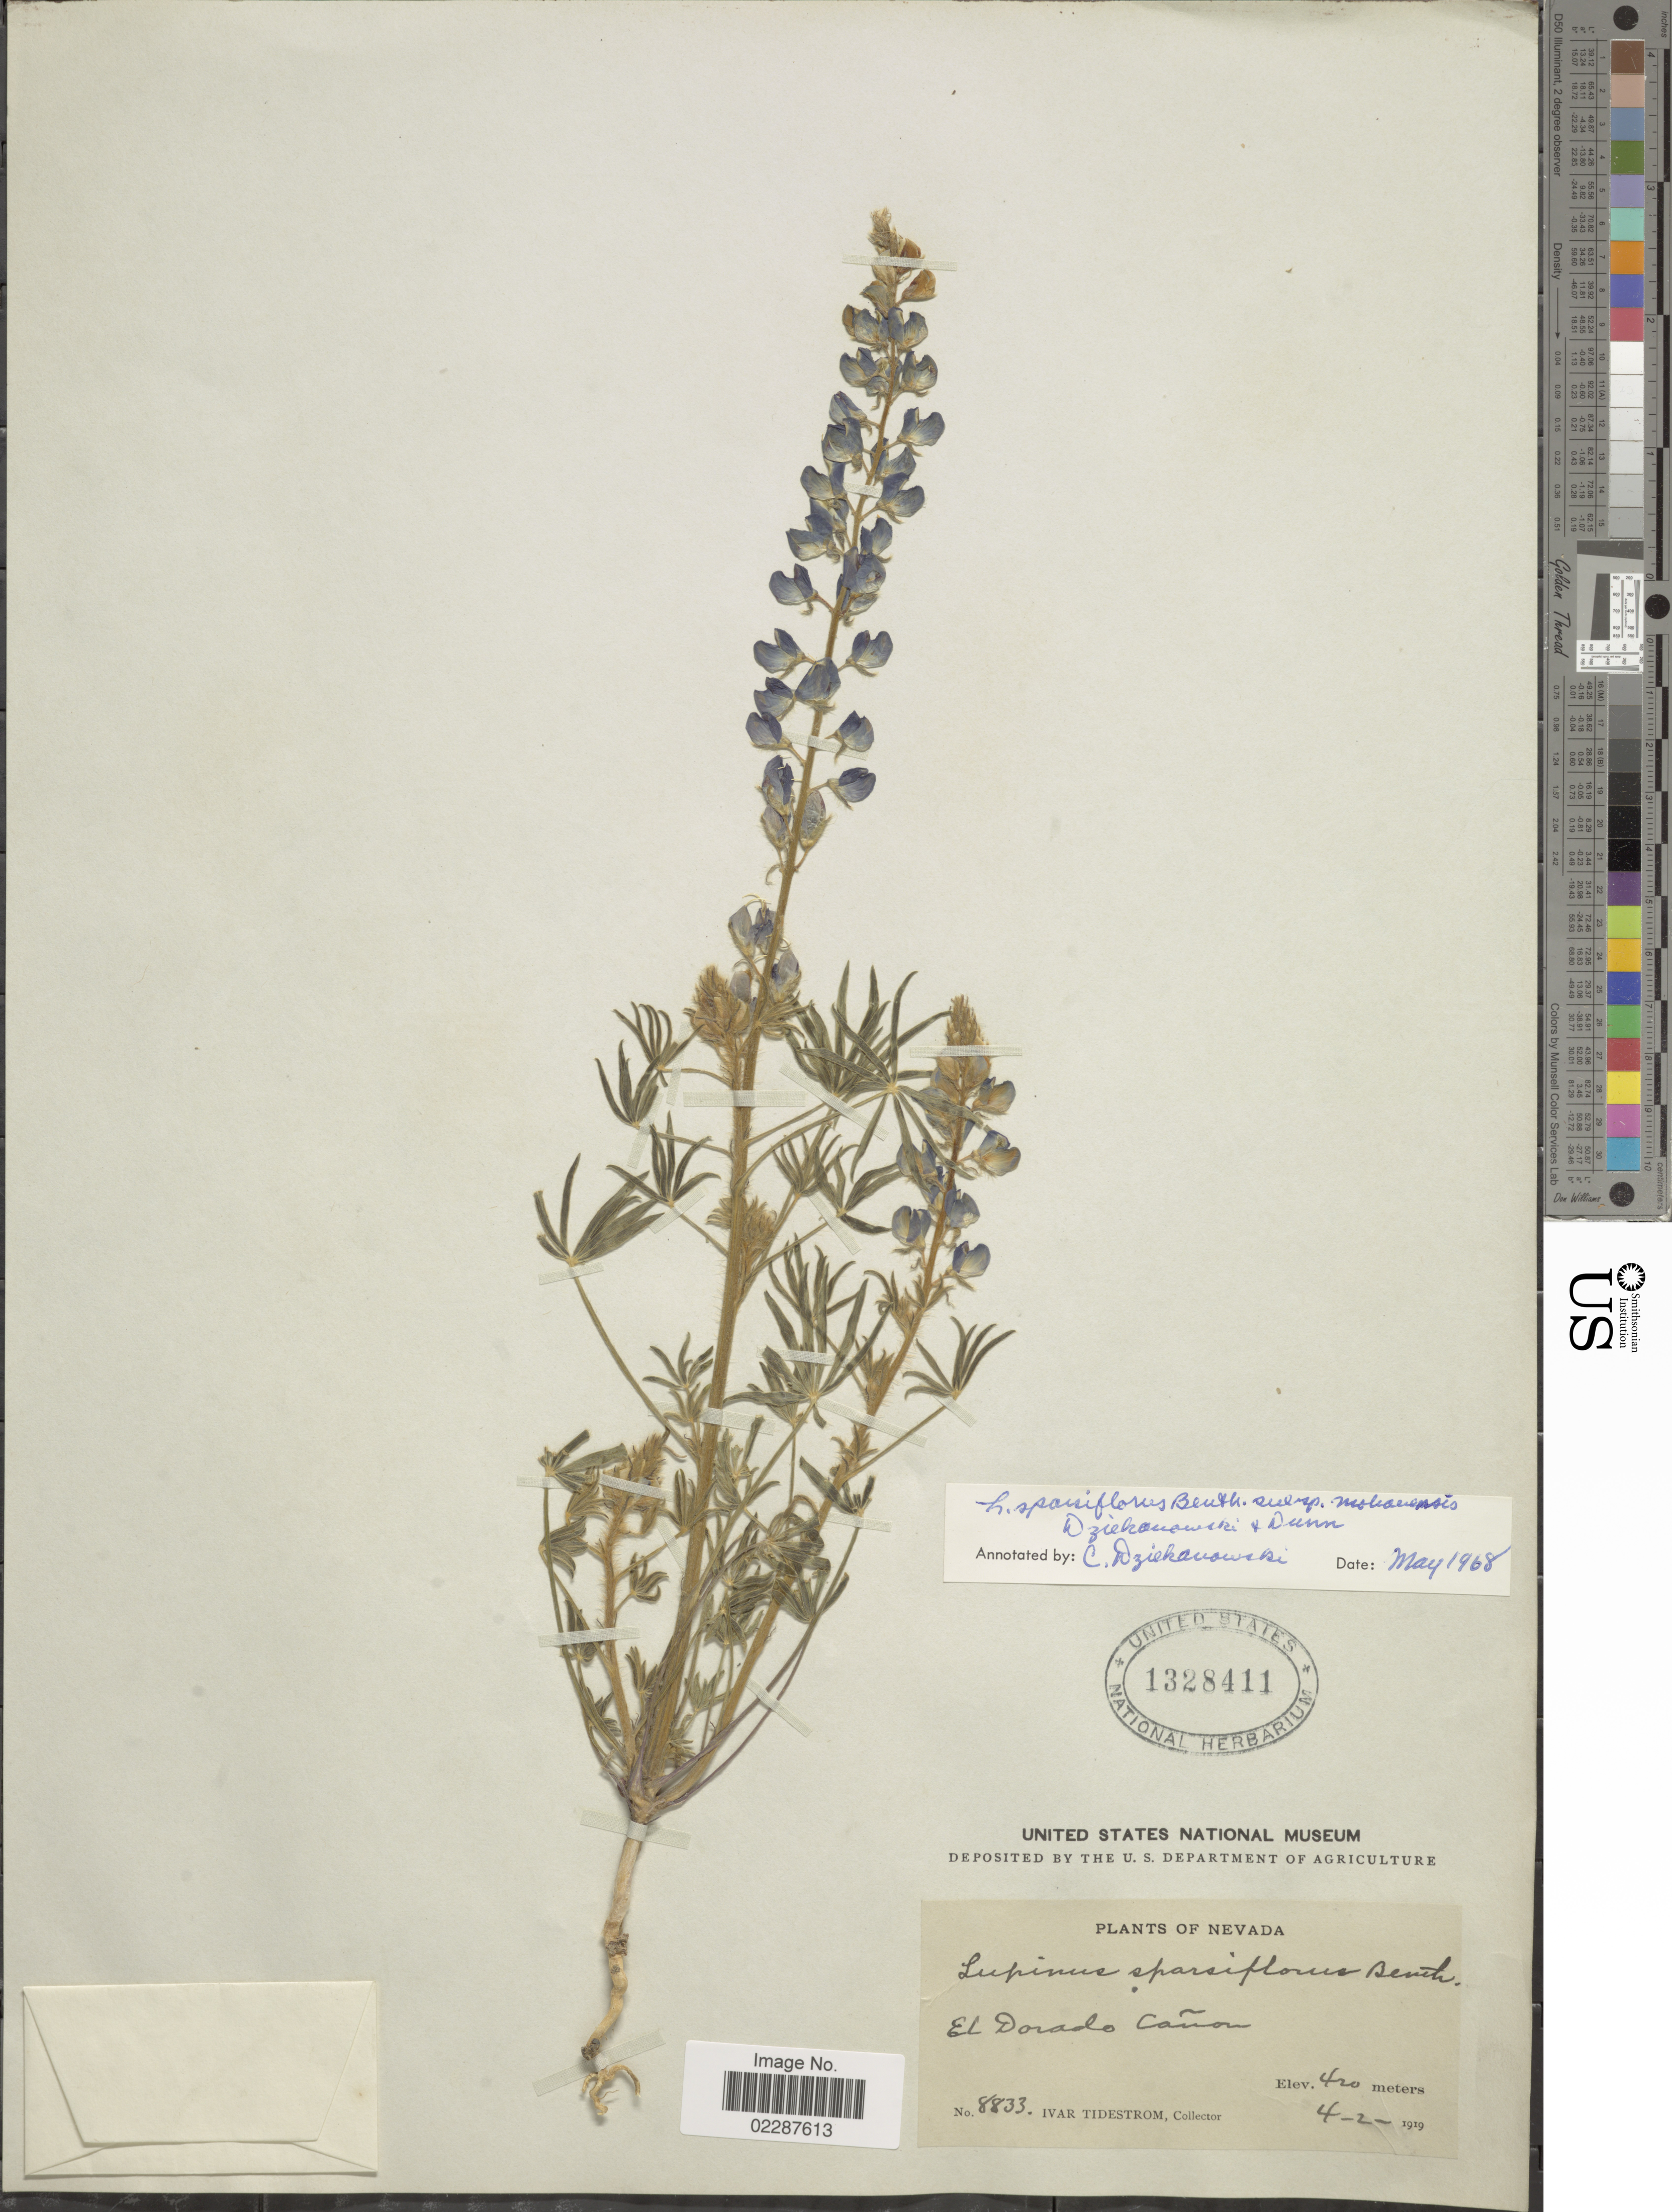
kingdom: Plantae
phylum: Tracheophyta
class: Magnoliopsida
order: Fabales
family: Fabaceae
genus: Lupinus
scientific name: Lupinus sparsiflorus subsp. mohavensis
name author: Dziekanowski & D.B. Dunn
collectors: I. F. Tidestrom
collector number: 8833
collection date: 1919-04-02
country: United States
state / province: Nevada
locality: El Dorado Canon,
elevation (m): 420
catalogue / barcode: US 1328411